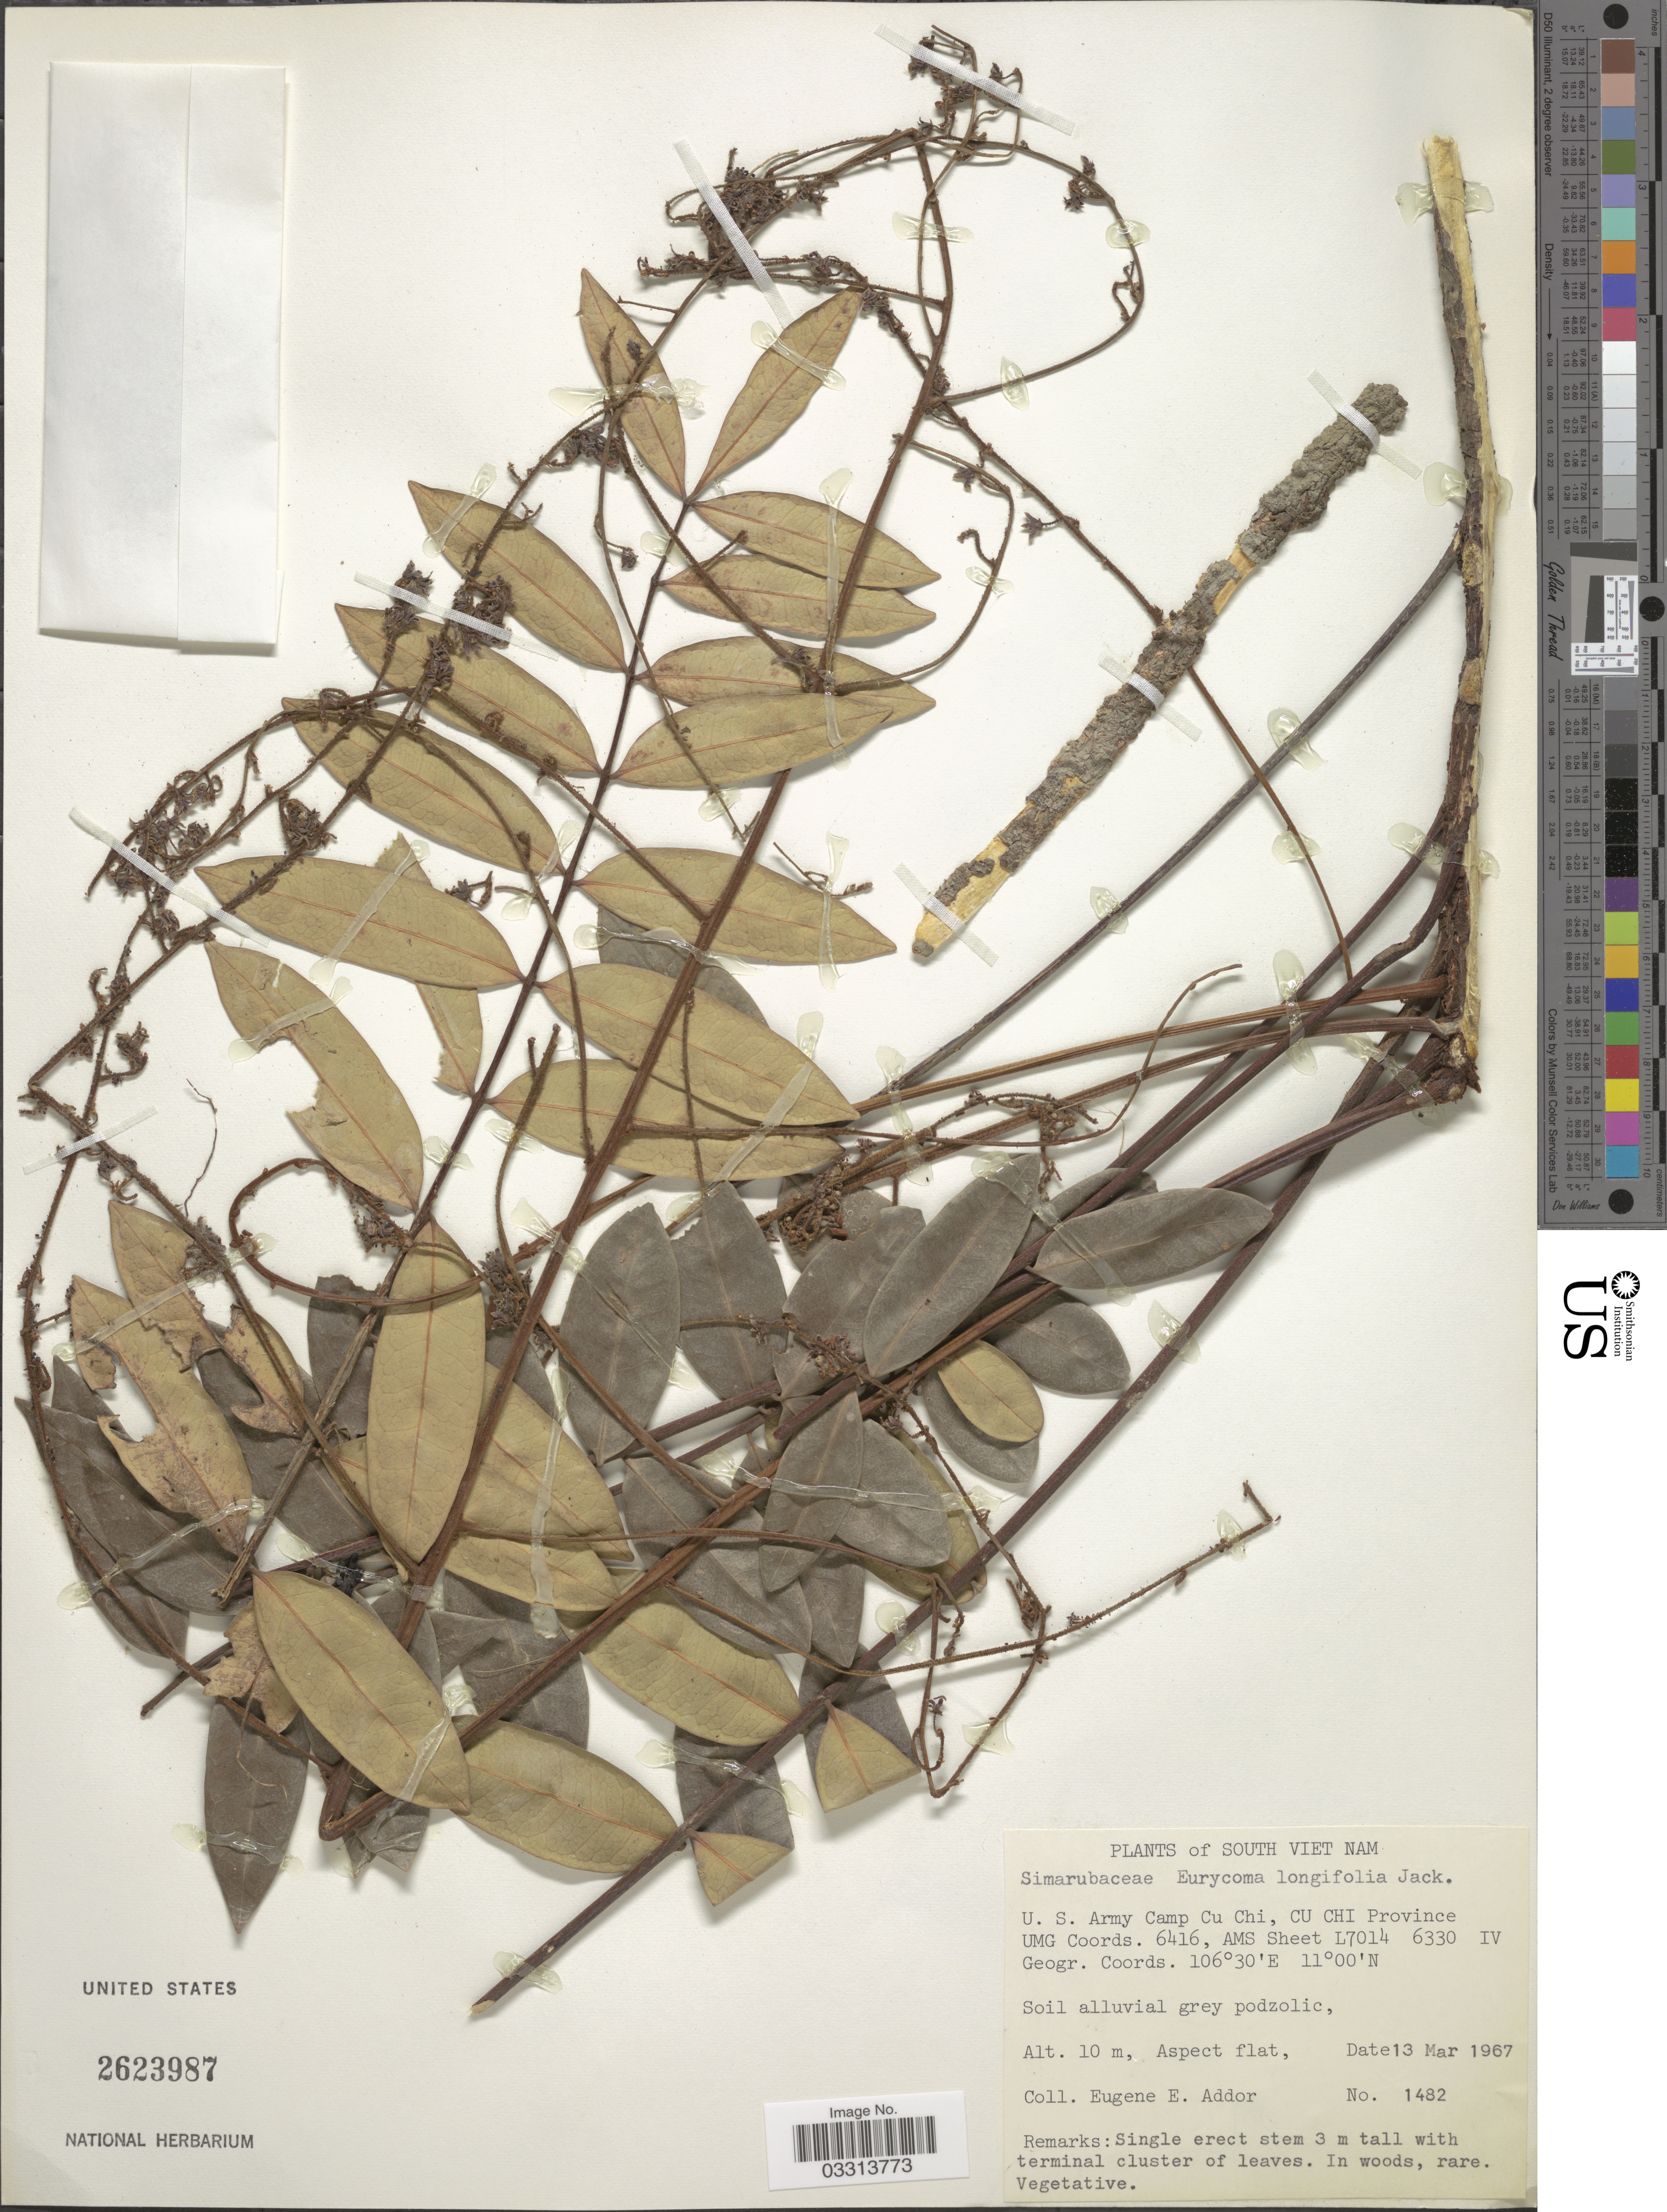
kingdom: Plantae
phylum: Tracheophyta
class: Magnoliopsida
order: Sapindales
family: Simaroubaceae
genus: Eurycoma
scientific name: Eurycoma longifolia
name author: Jack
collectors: E. E. Addor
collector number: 1482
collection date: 1967-03-13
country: Vietnam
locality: South Viet Nam, U.S. Army Camp Cu Chi, Cu Chi Province UMG Coords. 6416, AMS Sheet L7014 6330 IV.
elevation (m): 10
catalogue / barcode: US 2623987